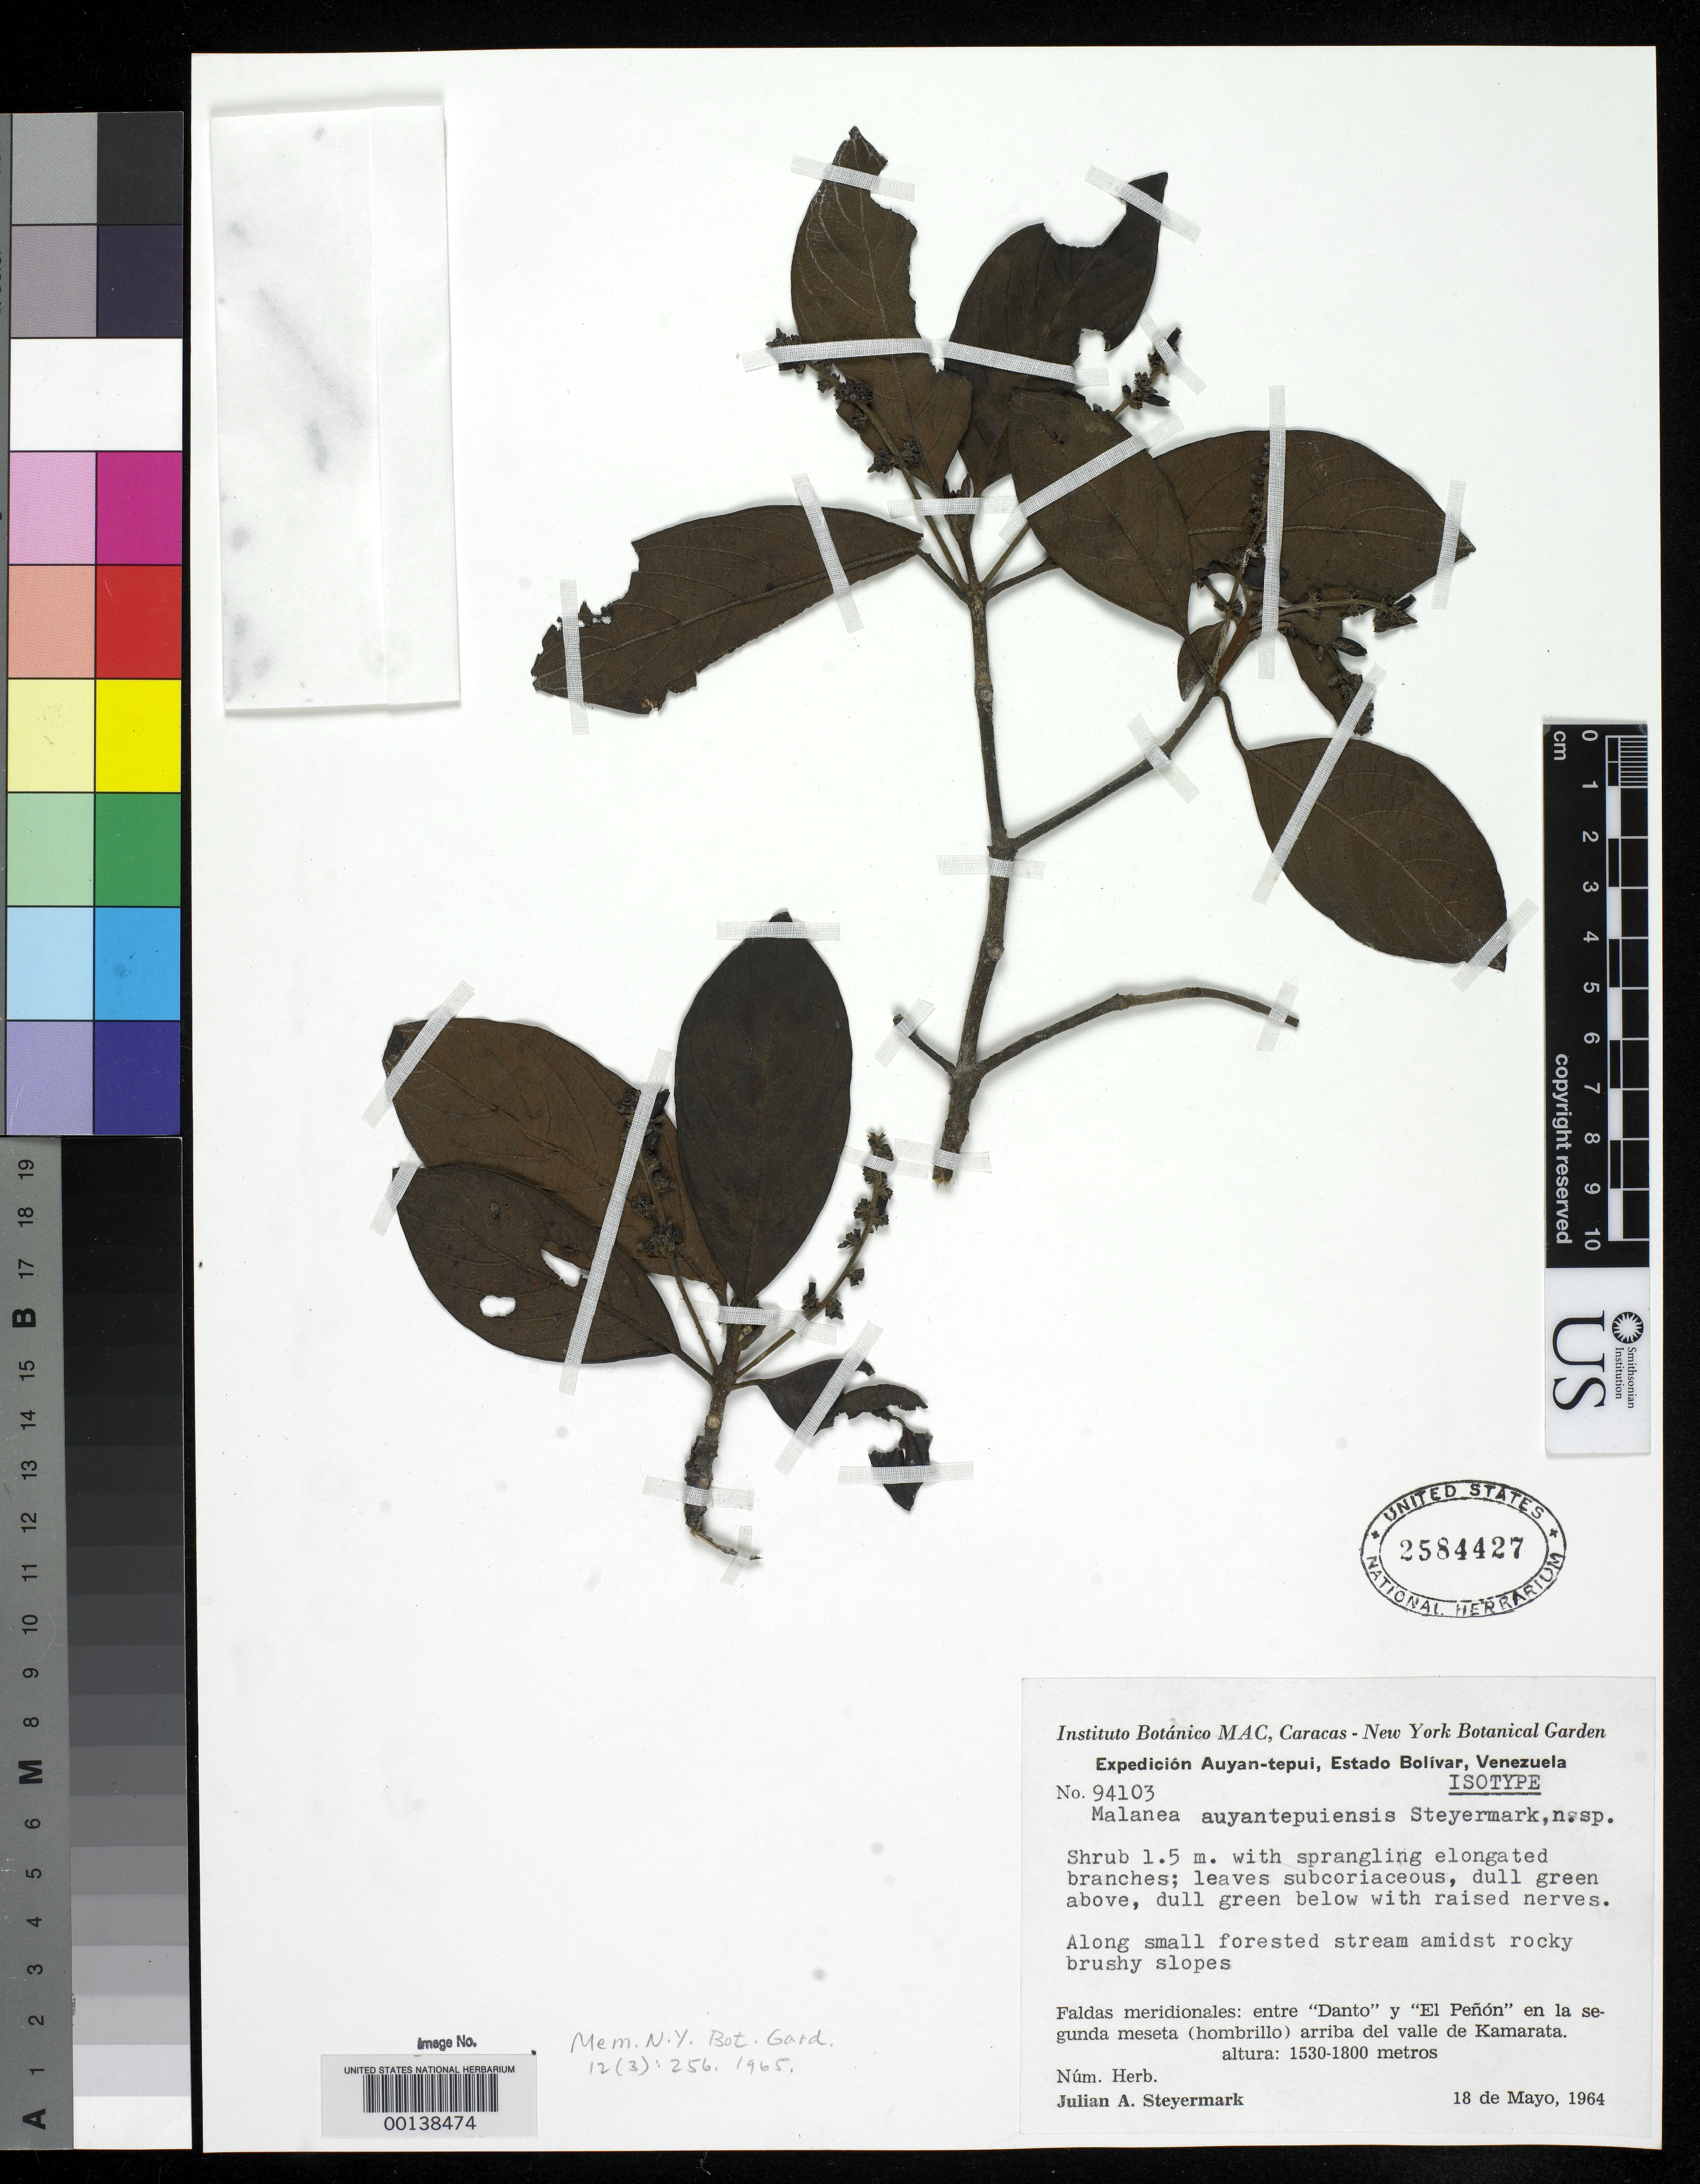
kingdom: Plantae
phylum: Tracheophyta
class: Magnoliopsida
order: Gentianales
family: Rubiaceae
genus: Malanea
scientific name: Malanea auyantepuiensis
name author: Steyerm.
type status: Isotype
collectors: J. Steyermark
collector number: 94103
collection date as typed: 18 May 1964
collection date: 1964-05-18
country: Venezuela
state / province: Mérida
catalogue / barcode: US 2584427